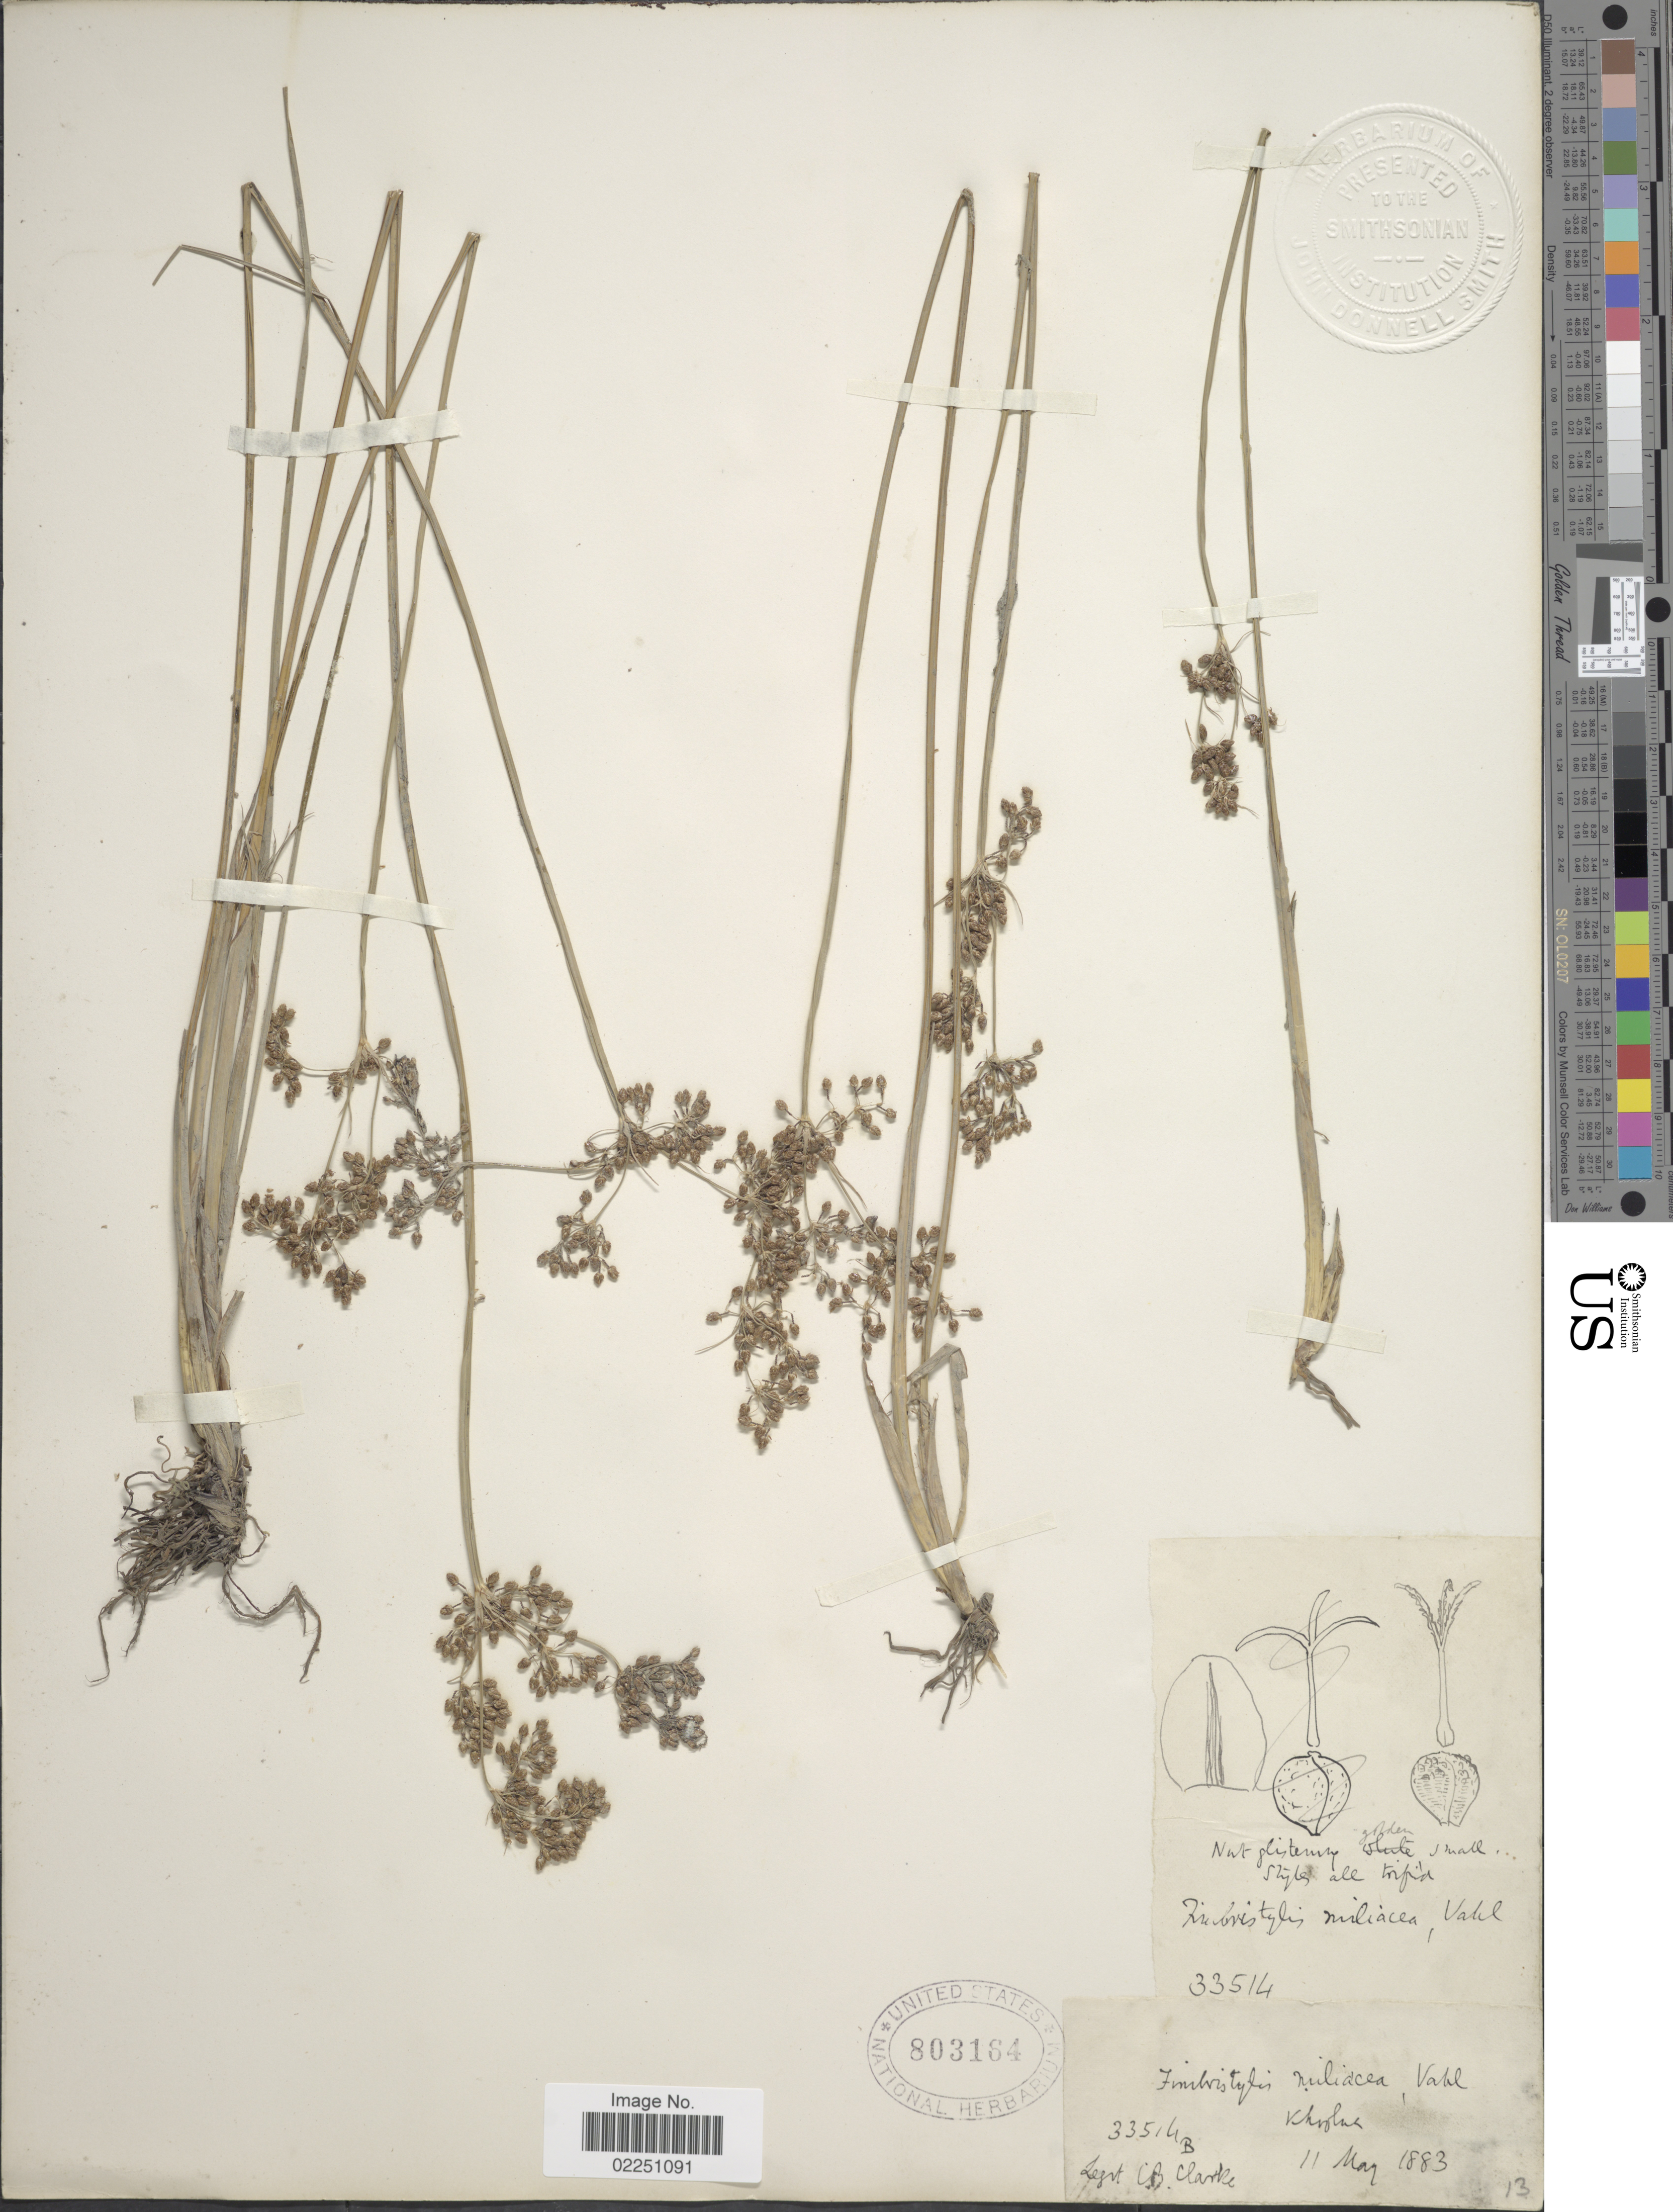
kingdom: Plantae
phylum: Tracheophyta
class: Liliopsida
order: Poales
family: Cyperaceae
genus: Fimbristylis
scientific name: Fimbristylis littoralis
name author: Gaudich.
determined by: Strong, M. T., (US), Smithsonian Institution - National Museum of Natural History (UNITED STATES)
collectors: C. B. Clarke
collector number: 33514B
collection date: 1883-05-11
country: India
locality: Vhylaa [Vhoola? interpreted]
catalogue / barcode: US 803164